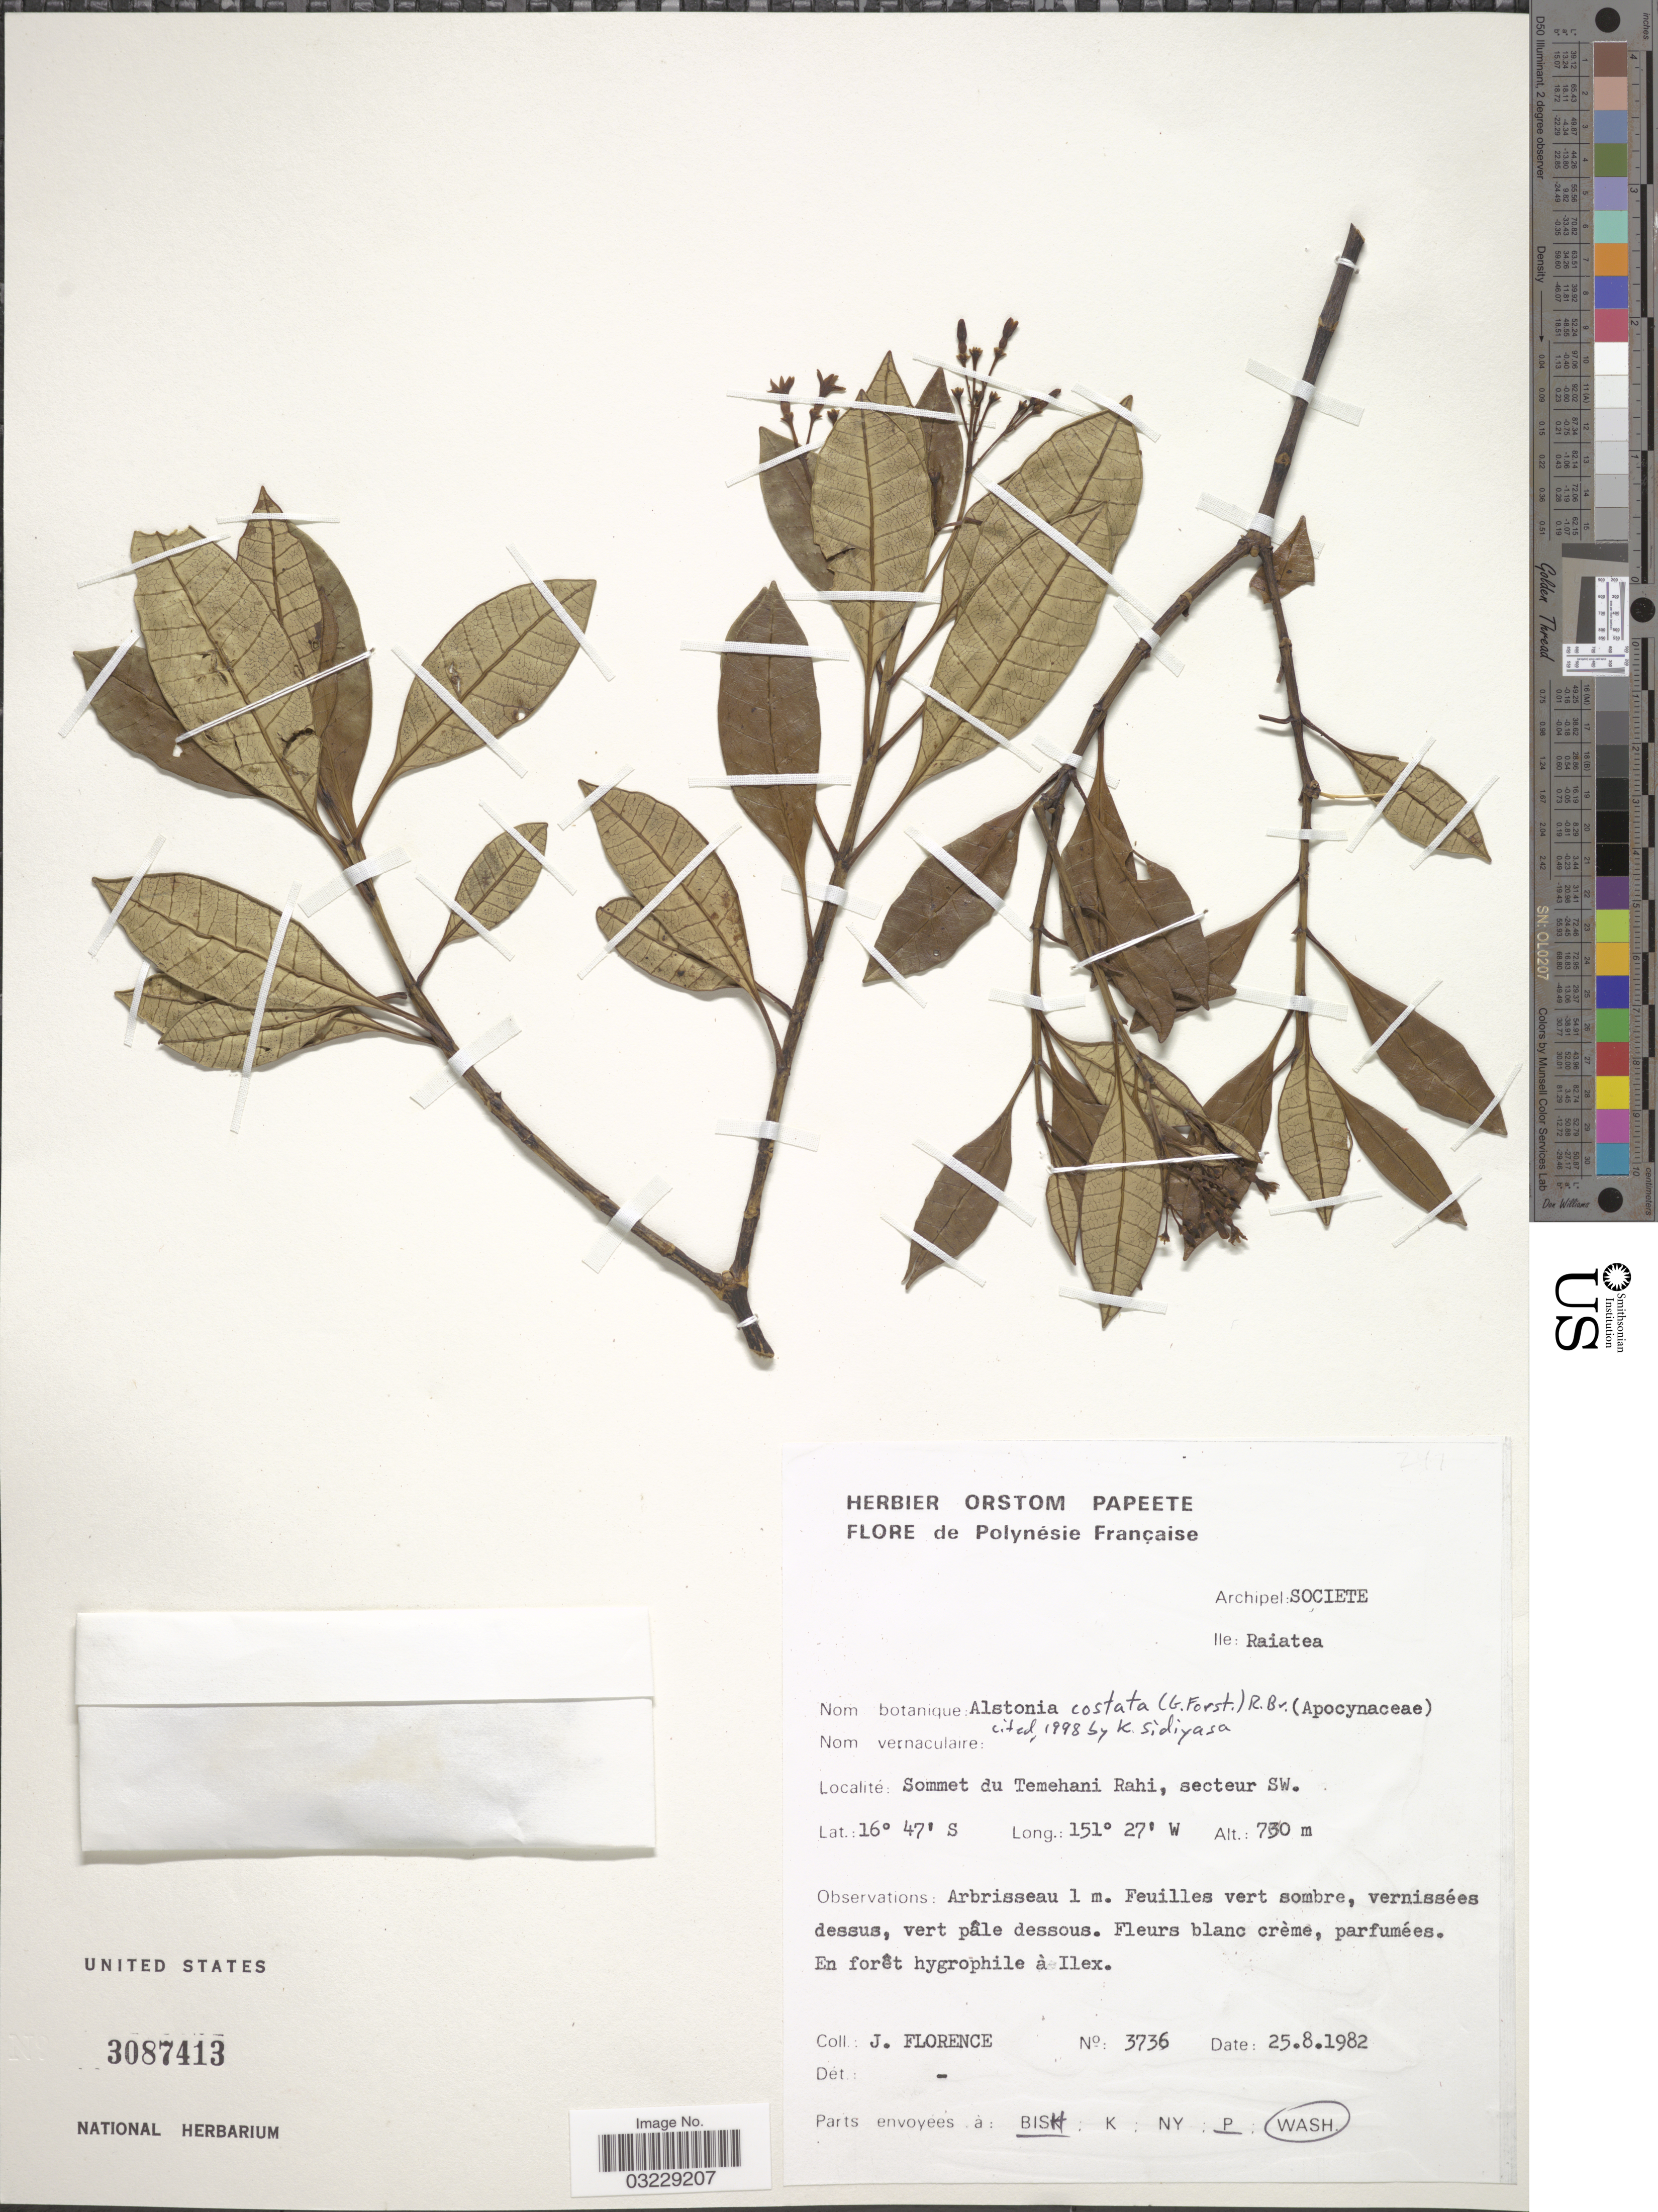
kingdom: Plantae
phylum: Tracheophyta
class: Magnoliopsida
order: Gentianales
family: Apocynaceae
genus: Alstonia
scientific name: Alstonia costata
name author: (G. Forst.) R. Br.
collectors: J. Florence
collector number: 3736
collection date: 1982-08-25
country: French Polynesia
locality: Polynésie Française. Archipel: Societe. Ile: Raiatea. Sommet du Temehani Rahi, secteur SW.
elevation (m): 730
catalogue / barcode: US 3087413